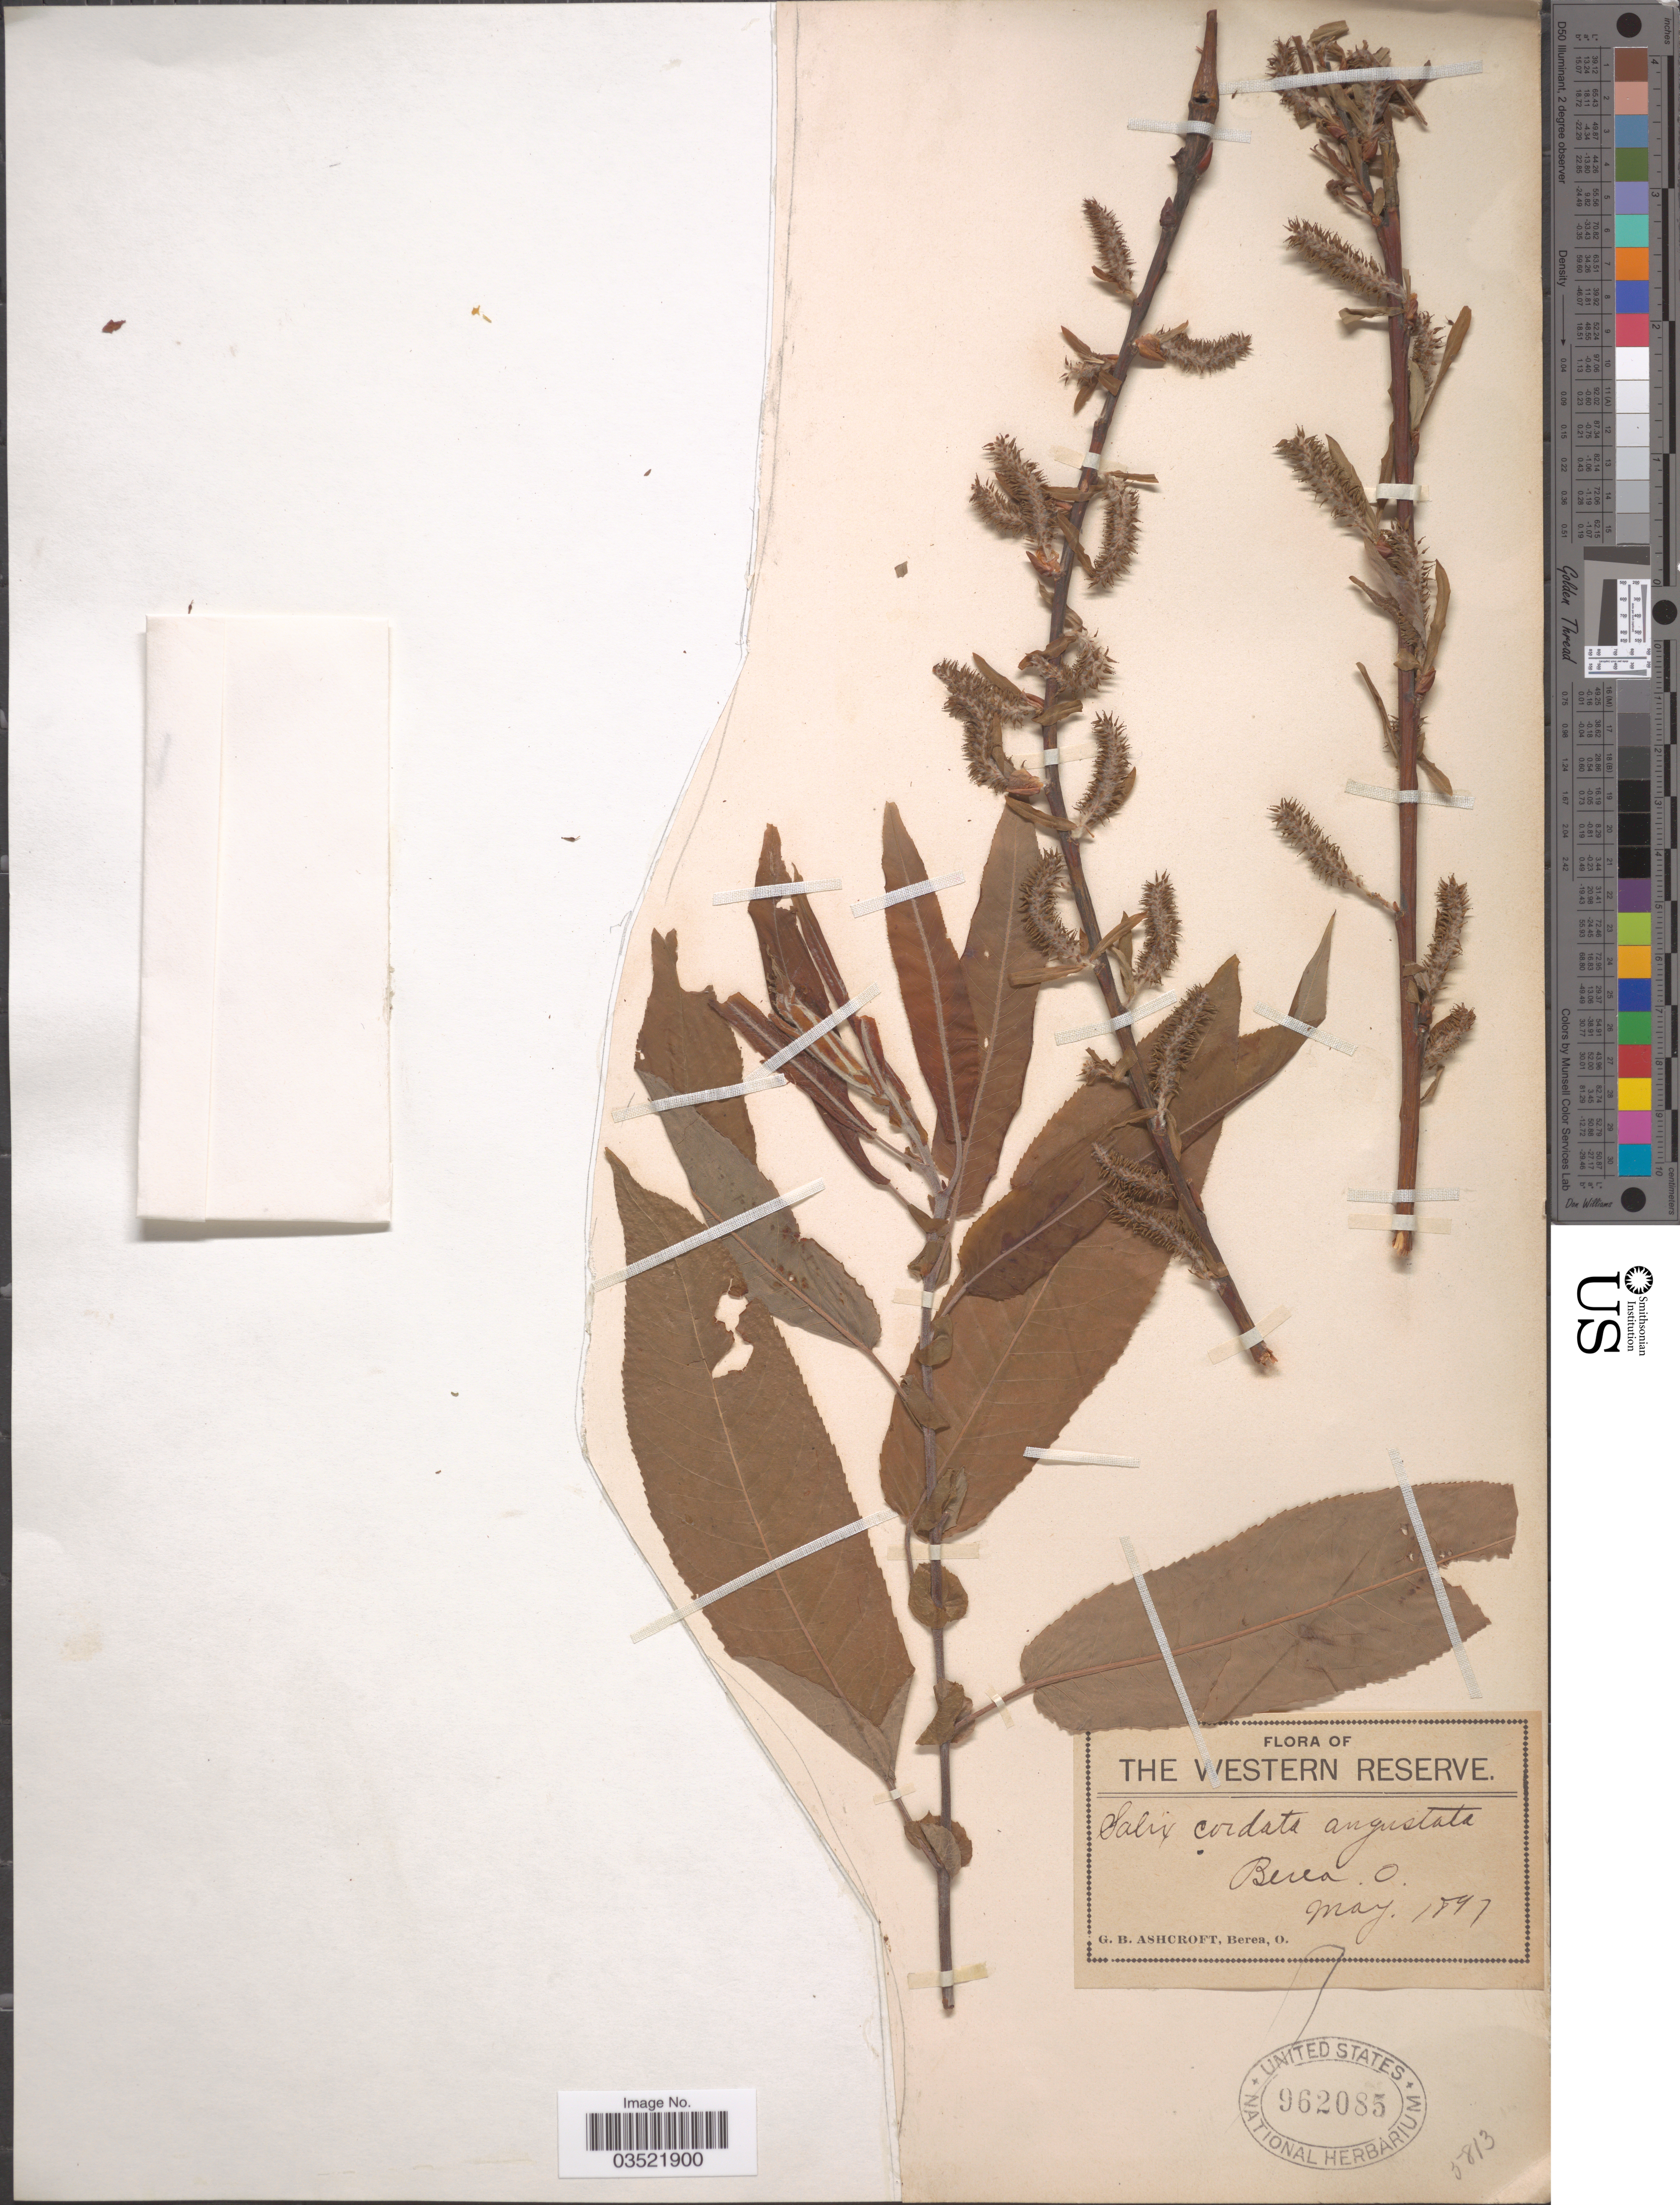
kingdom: Plantae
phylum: Tracheophyta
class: Magnoliopsida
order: Malpighiales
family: Salicaceae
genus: Salix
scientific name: Salix cordata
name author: Michx.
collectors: G. Ashcroft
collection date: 1897-05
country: United States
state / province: Ohio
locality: Western Reserve. Berea.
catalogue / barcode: US 962085